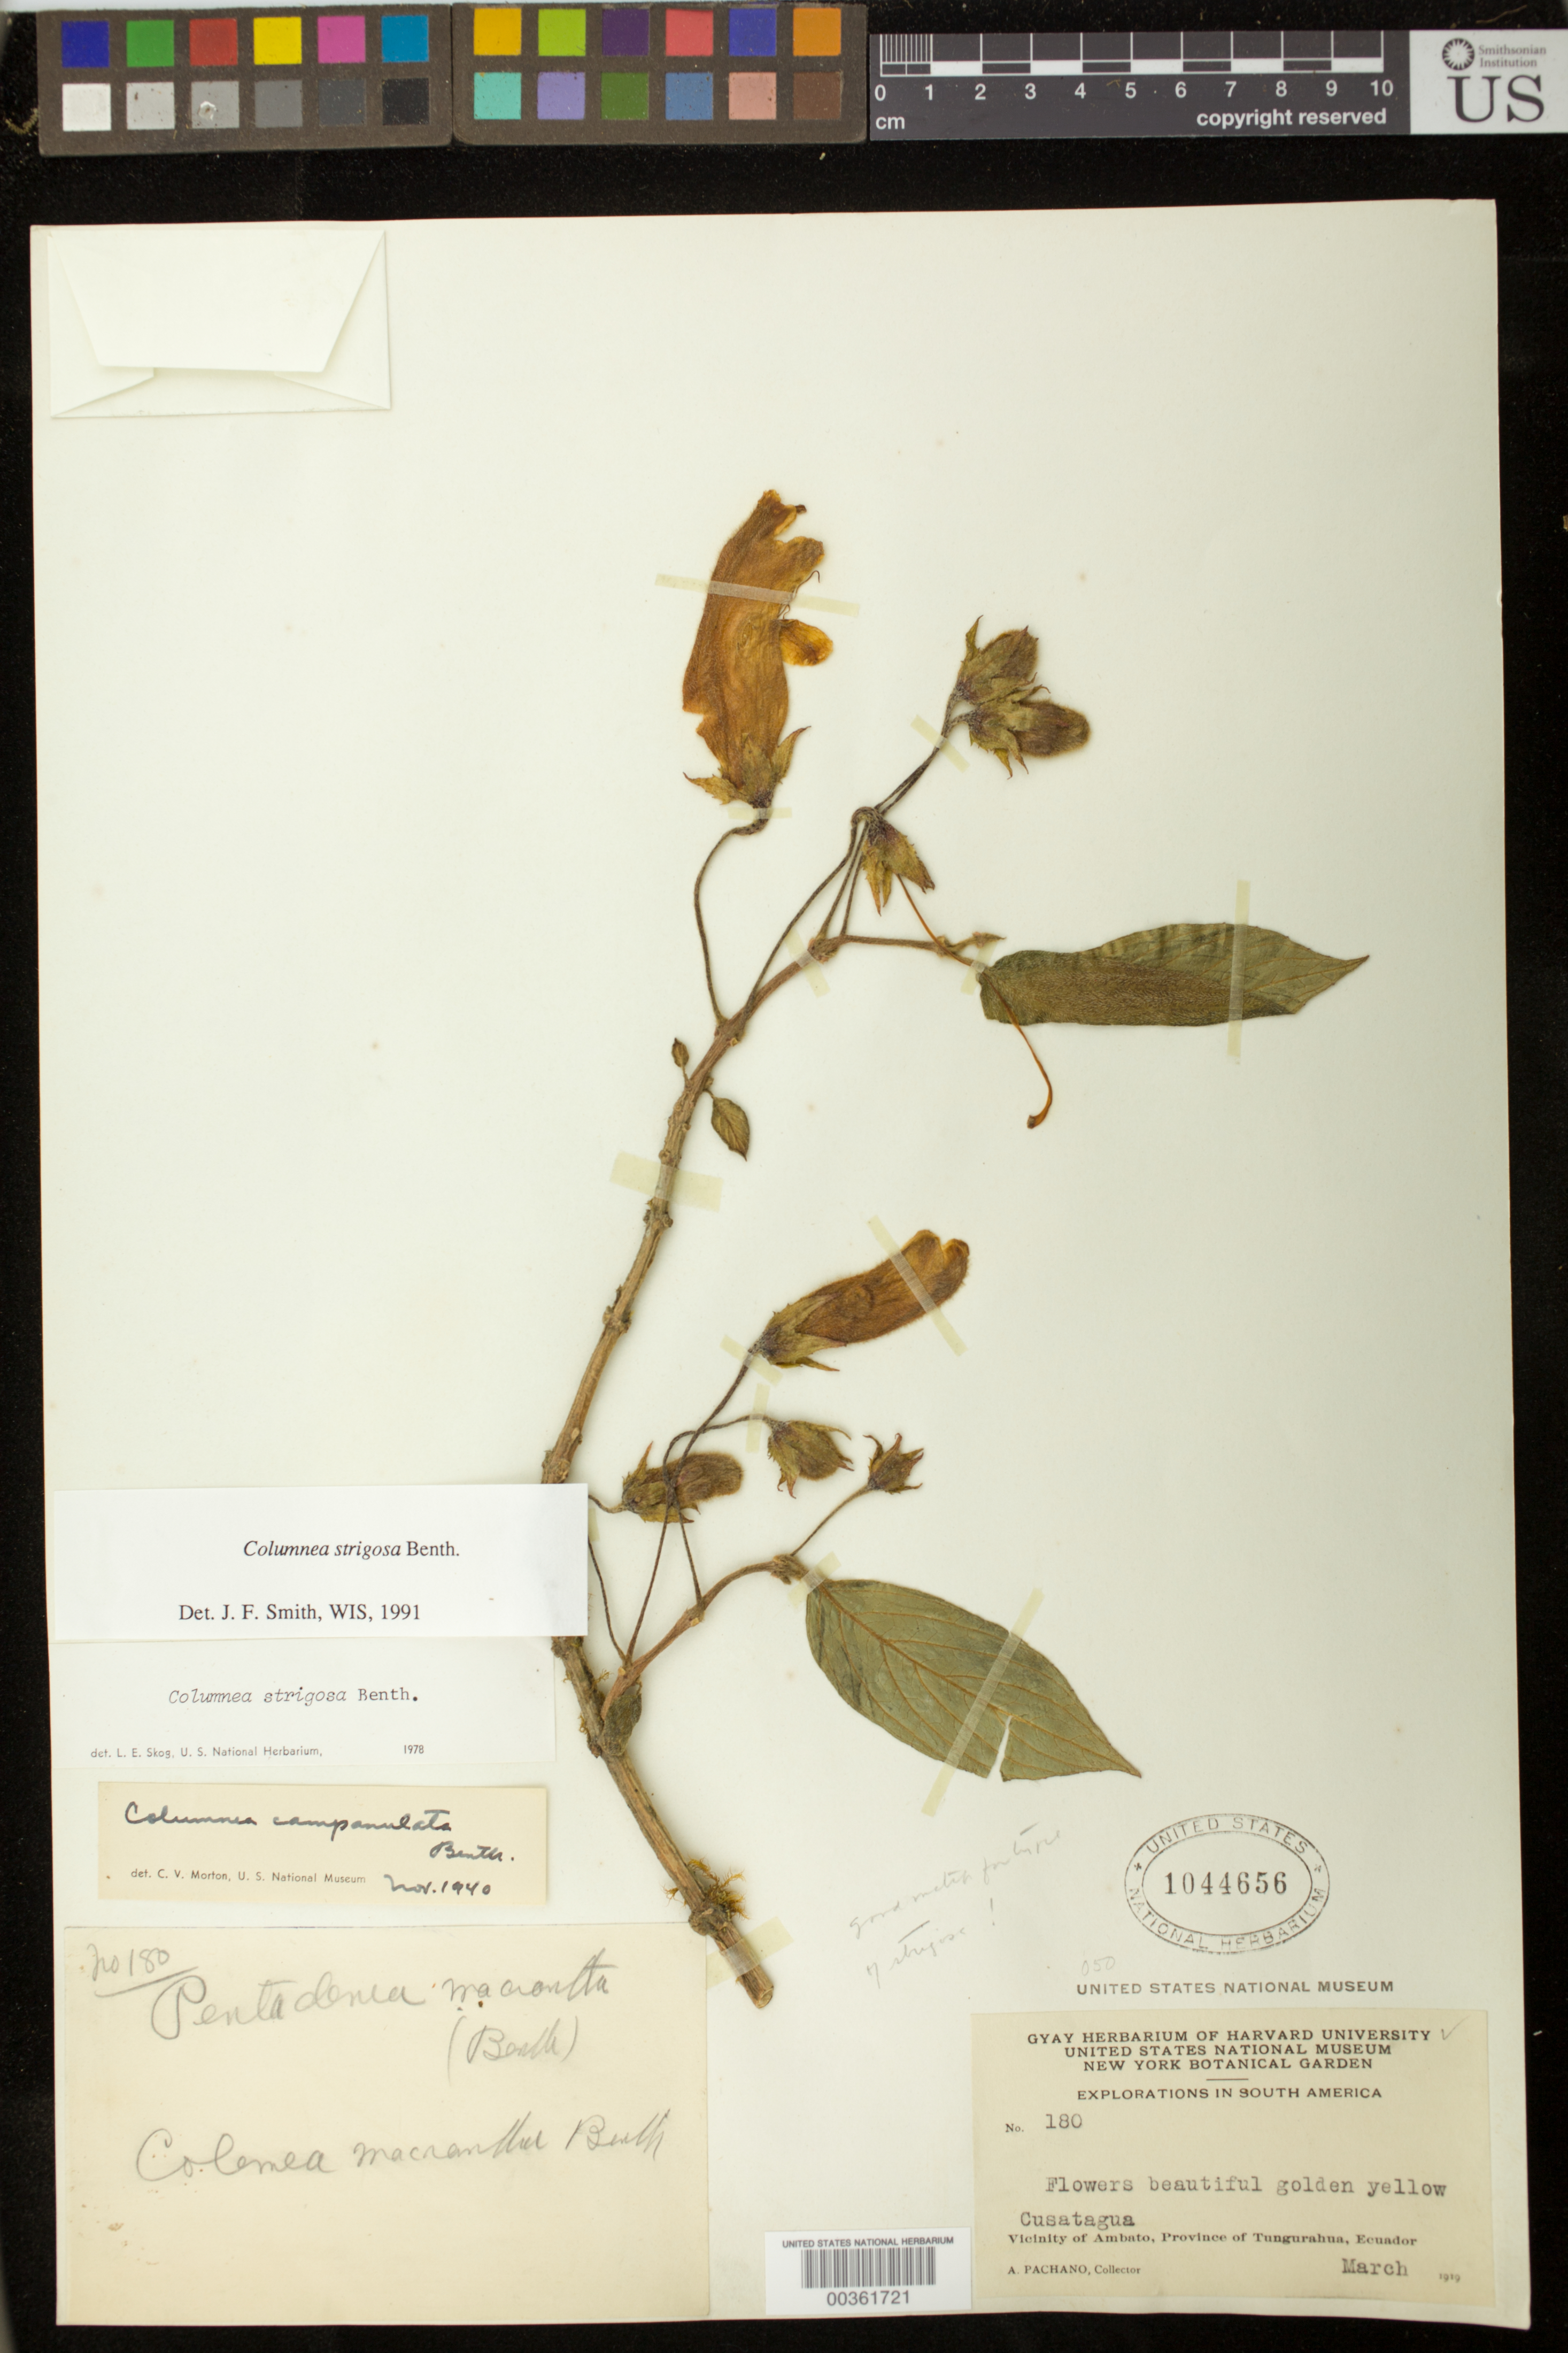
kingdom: Plantae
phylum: Tracheophyta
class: Magnoliopsida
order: Lamiales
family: Gesneriaceae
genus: Columnea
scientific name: Columnea strigosa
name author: Benth.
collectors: A. Pachano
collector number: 180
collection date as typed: Mar 1919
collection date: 1919-03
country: Ecuador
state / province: Tungurahua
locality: Cusatagua, vicinity of Ambato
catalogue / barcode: US 1044656